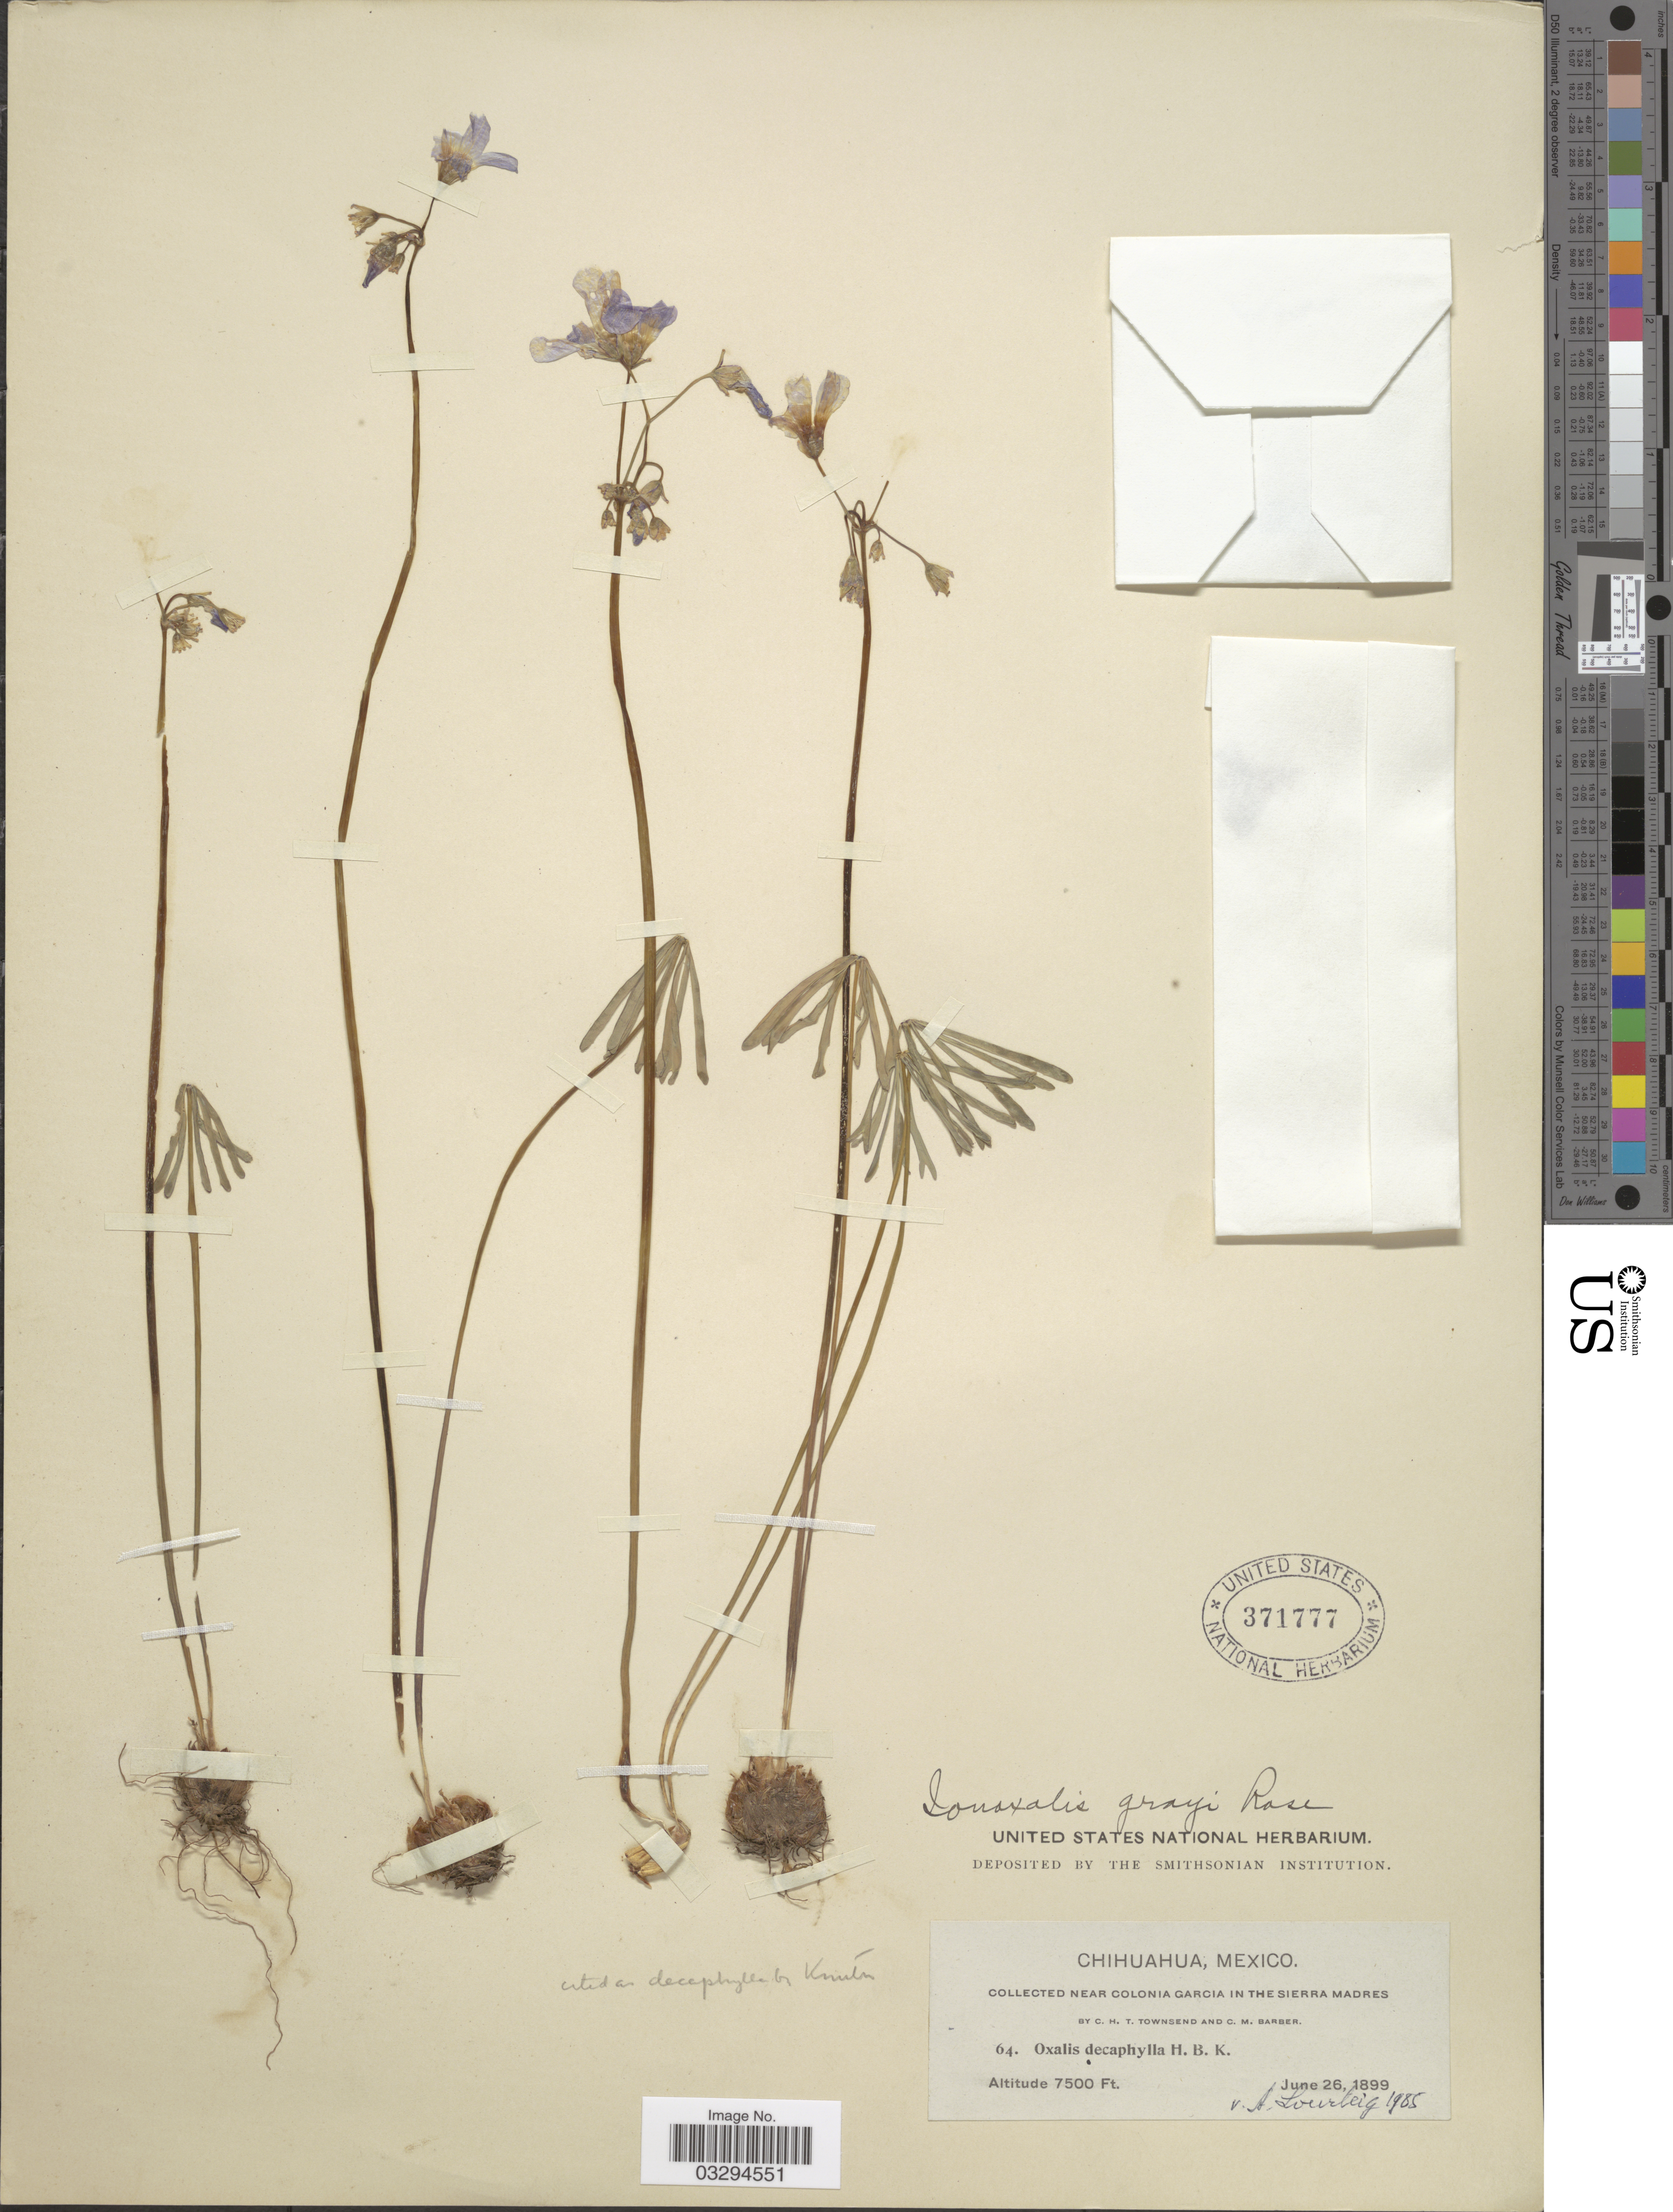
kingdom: Plantae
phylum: Tracheophyta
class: Magnoliopsida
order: Oxalidales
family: Oxalidaceae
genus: Oxalis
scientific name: Oxalis decaphylla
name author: Kunth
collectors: C. H. T. Townsend & C. Barber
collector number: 64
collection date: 1899-06-26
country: Mexico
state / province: Chihuahua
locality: Near Colonia Garcia in the Sierra Madres.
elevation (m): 2286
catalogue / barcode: US 371777